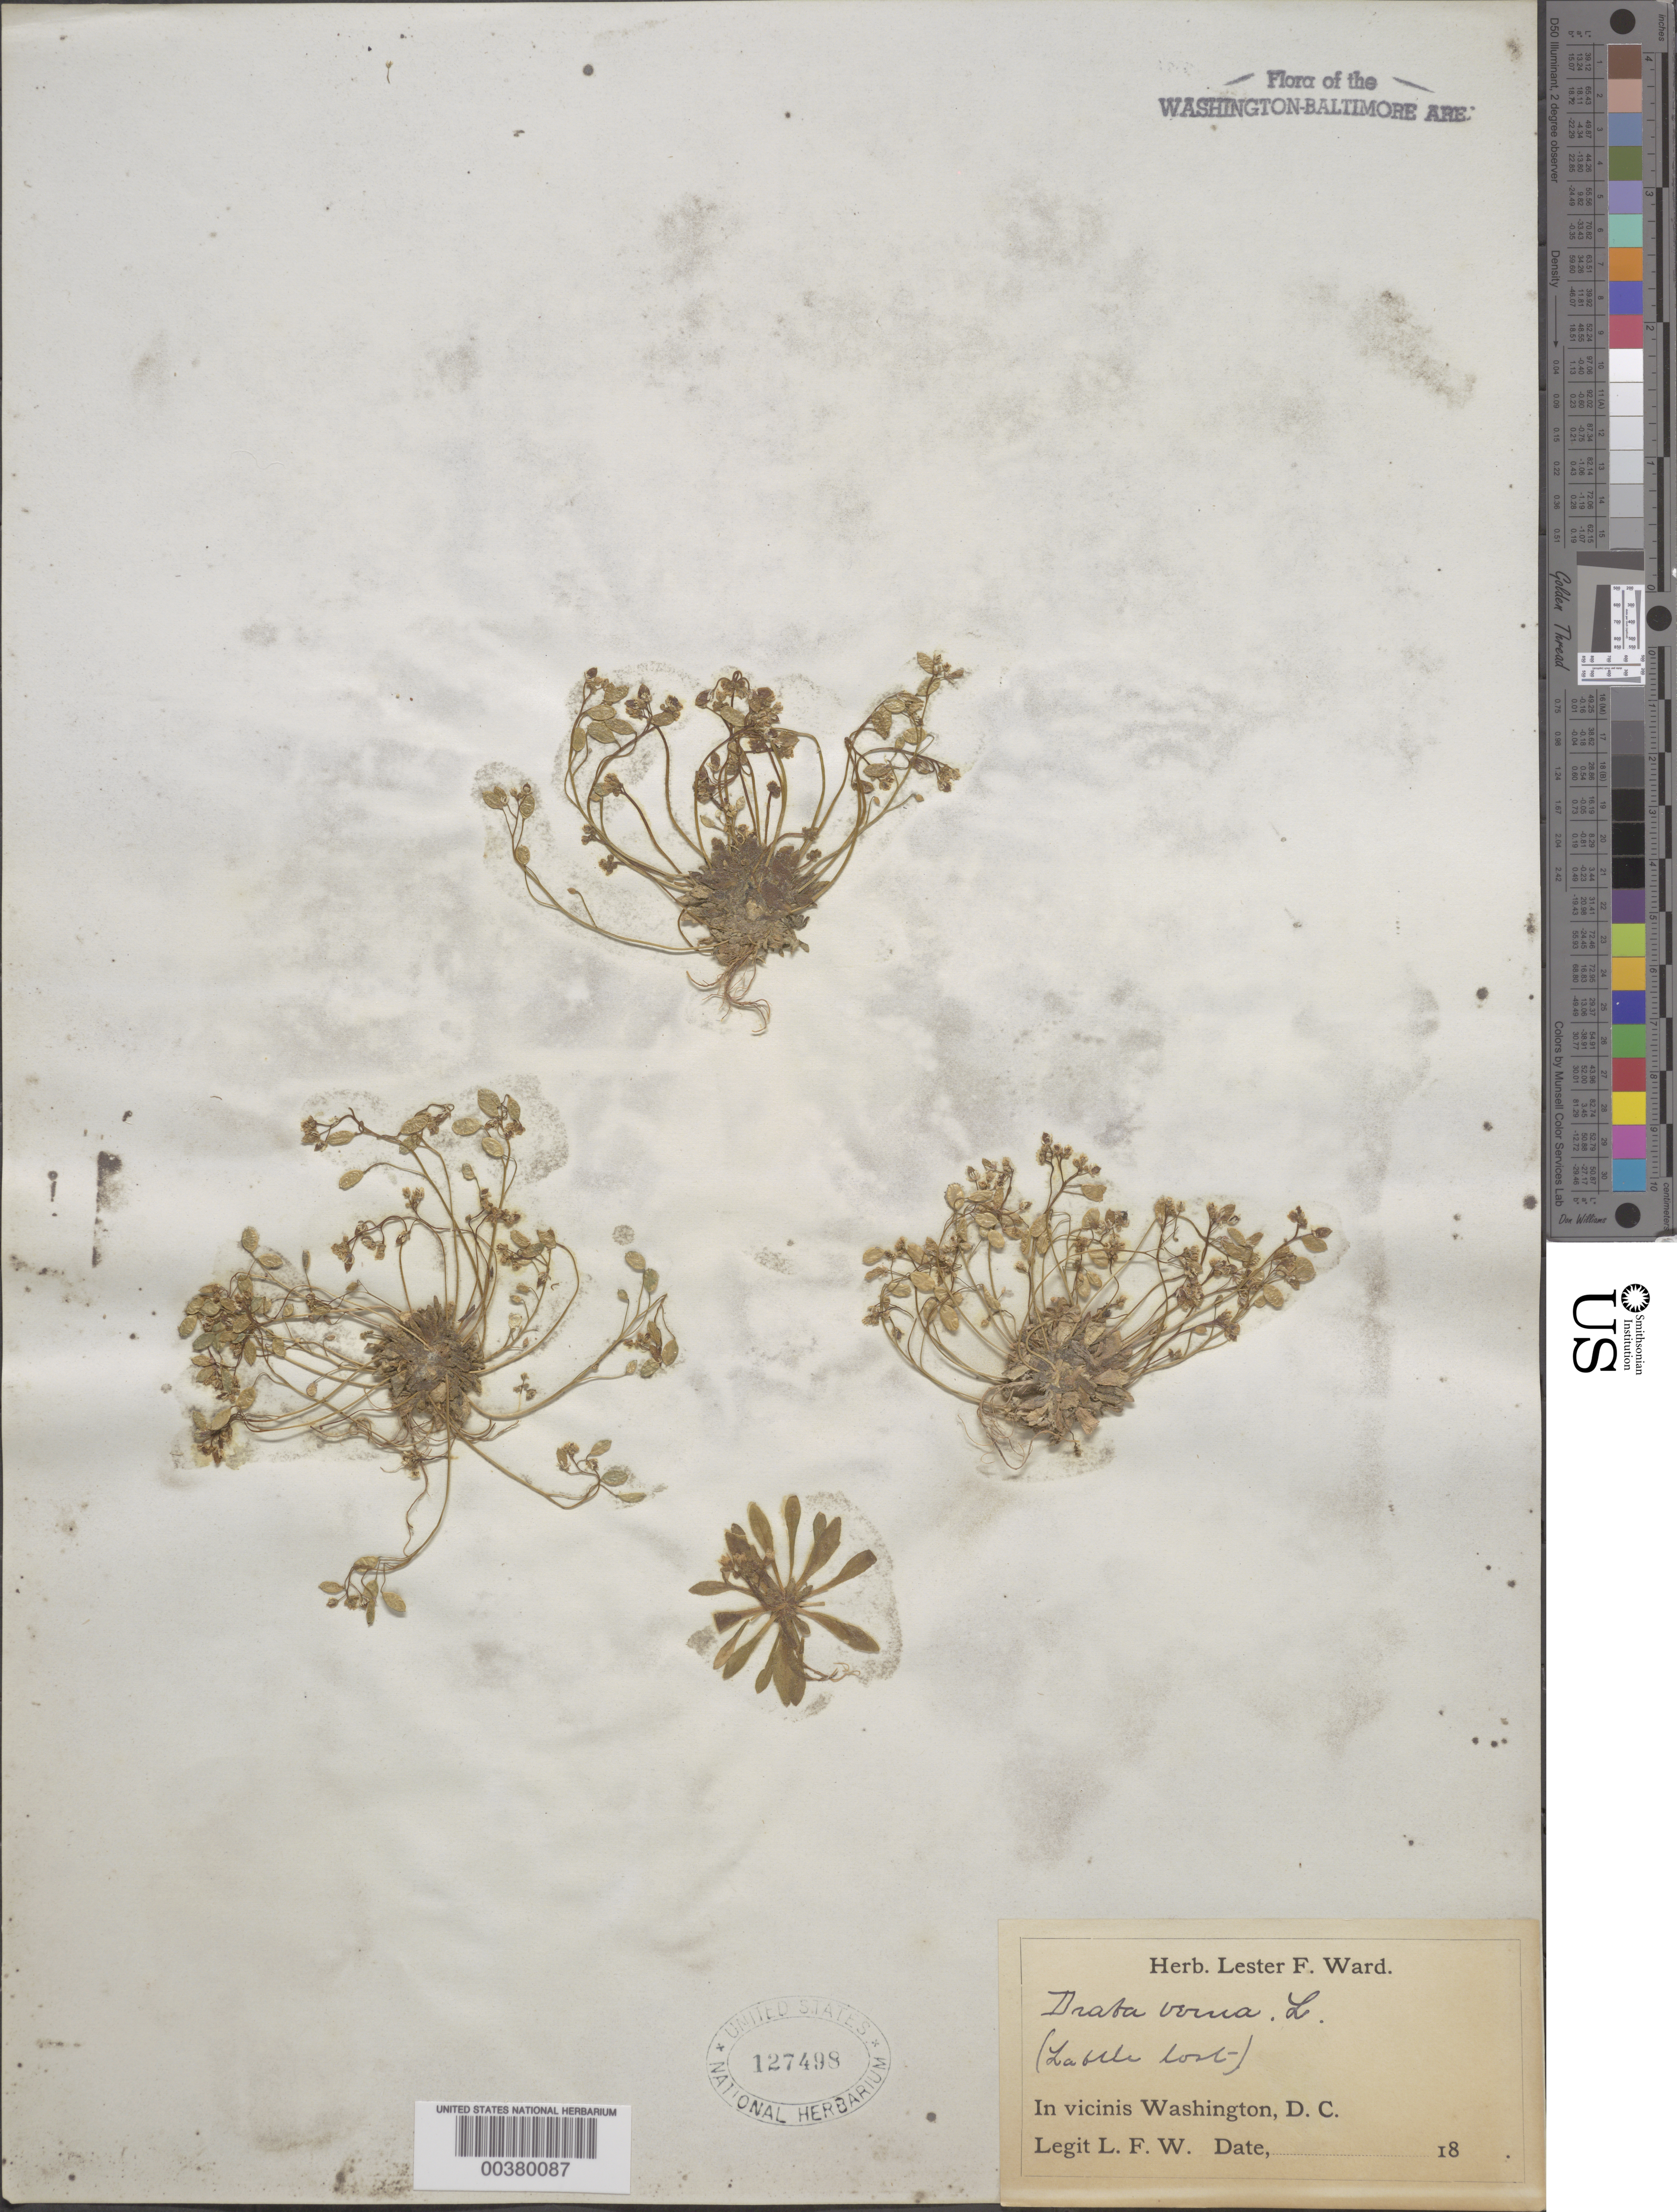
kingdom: Plantae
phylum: Tracheophyta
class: Magnoliopsida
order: Brassicales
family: Brassicaceae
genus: Draba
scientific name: Draba verna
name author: L.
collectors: L. F. Ward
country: United States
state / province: District of Columbia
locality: Washington DC Area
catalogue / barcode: US 127498